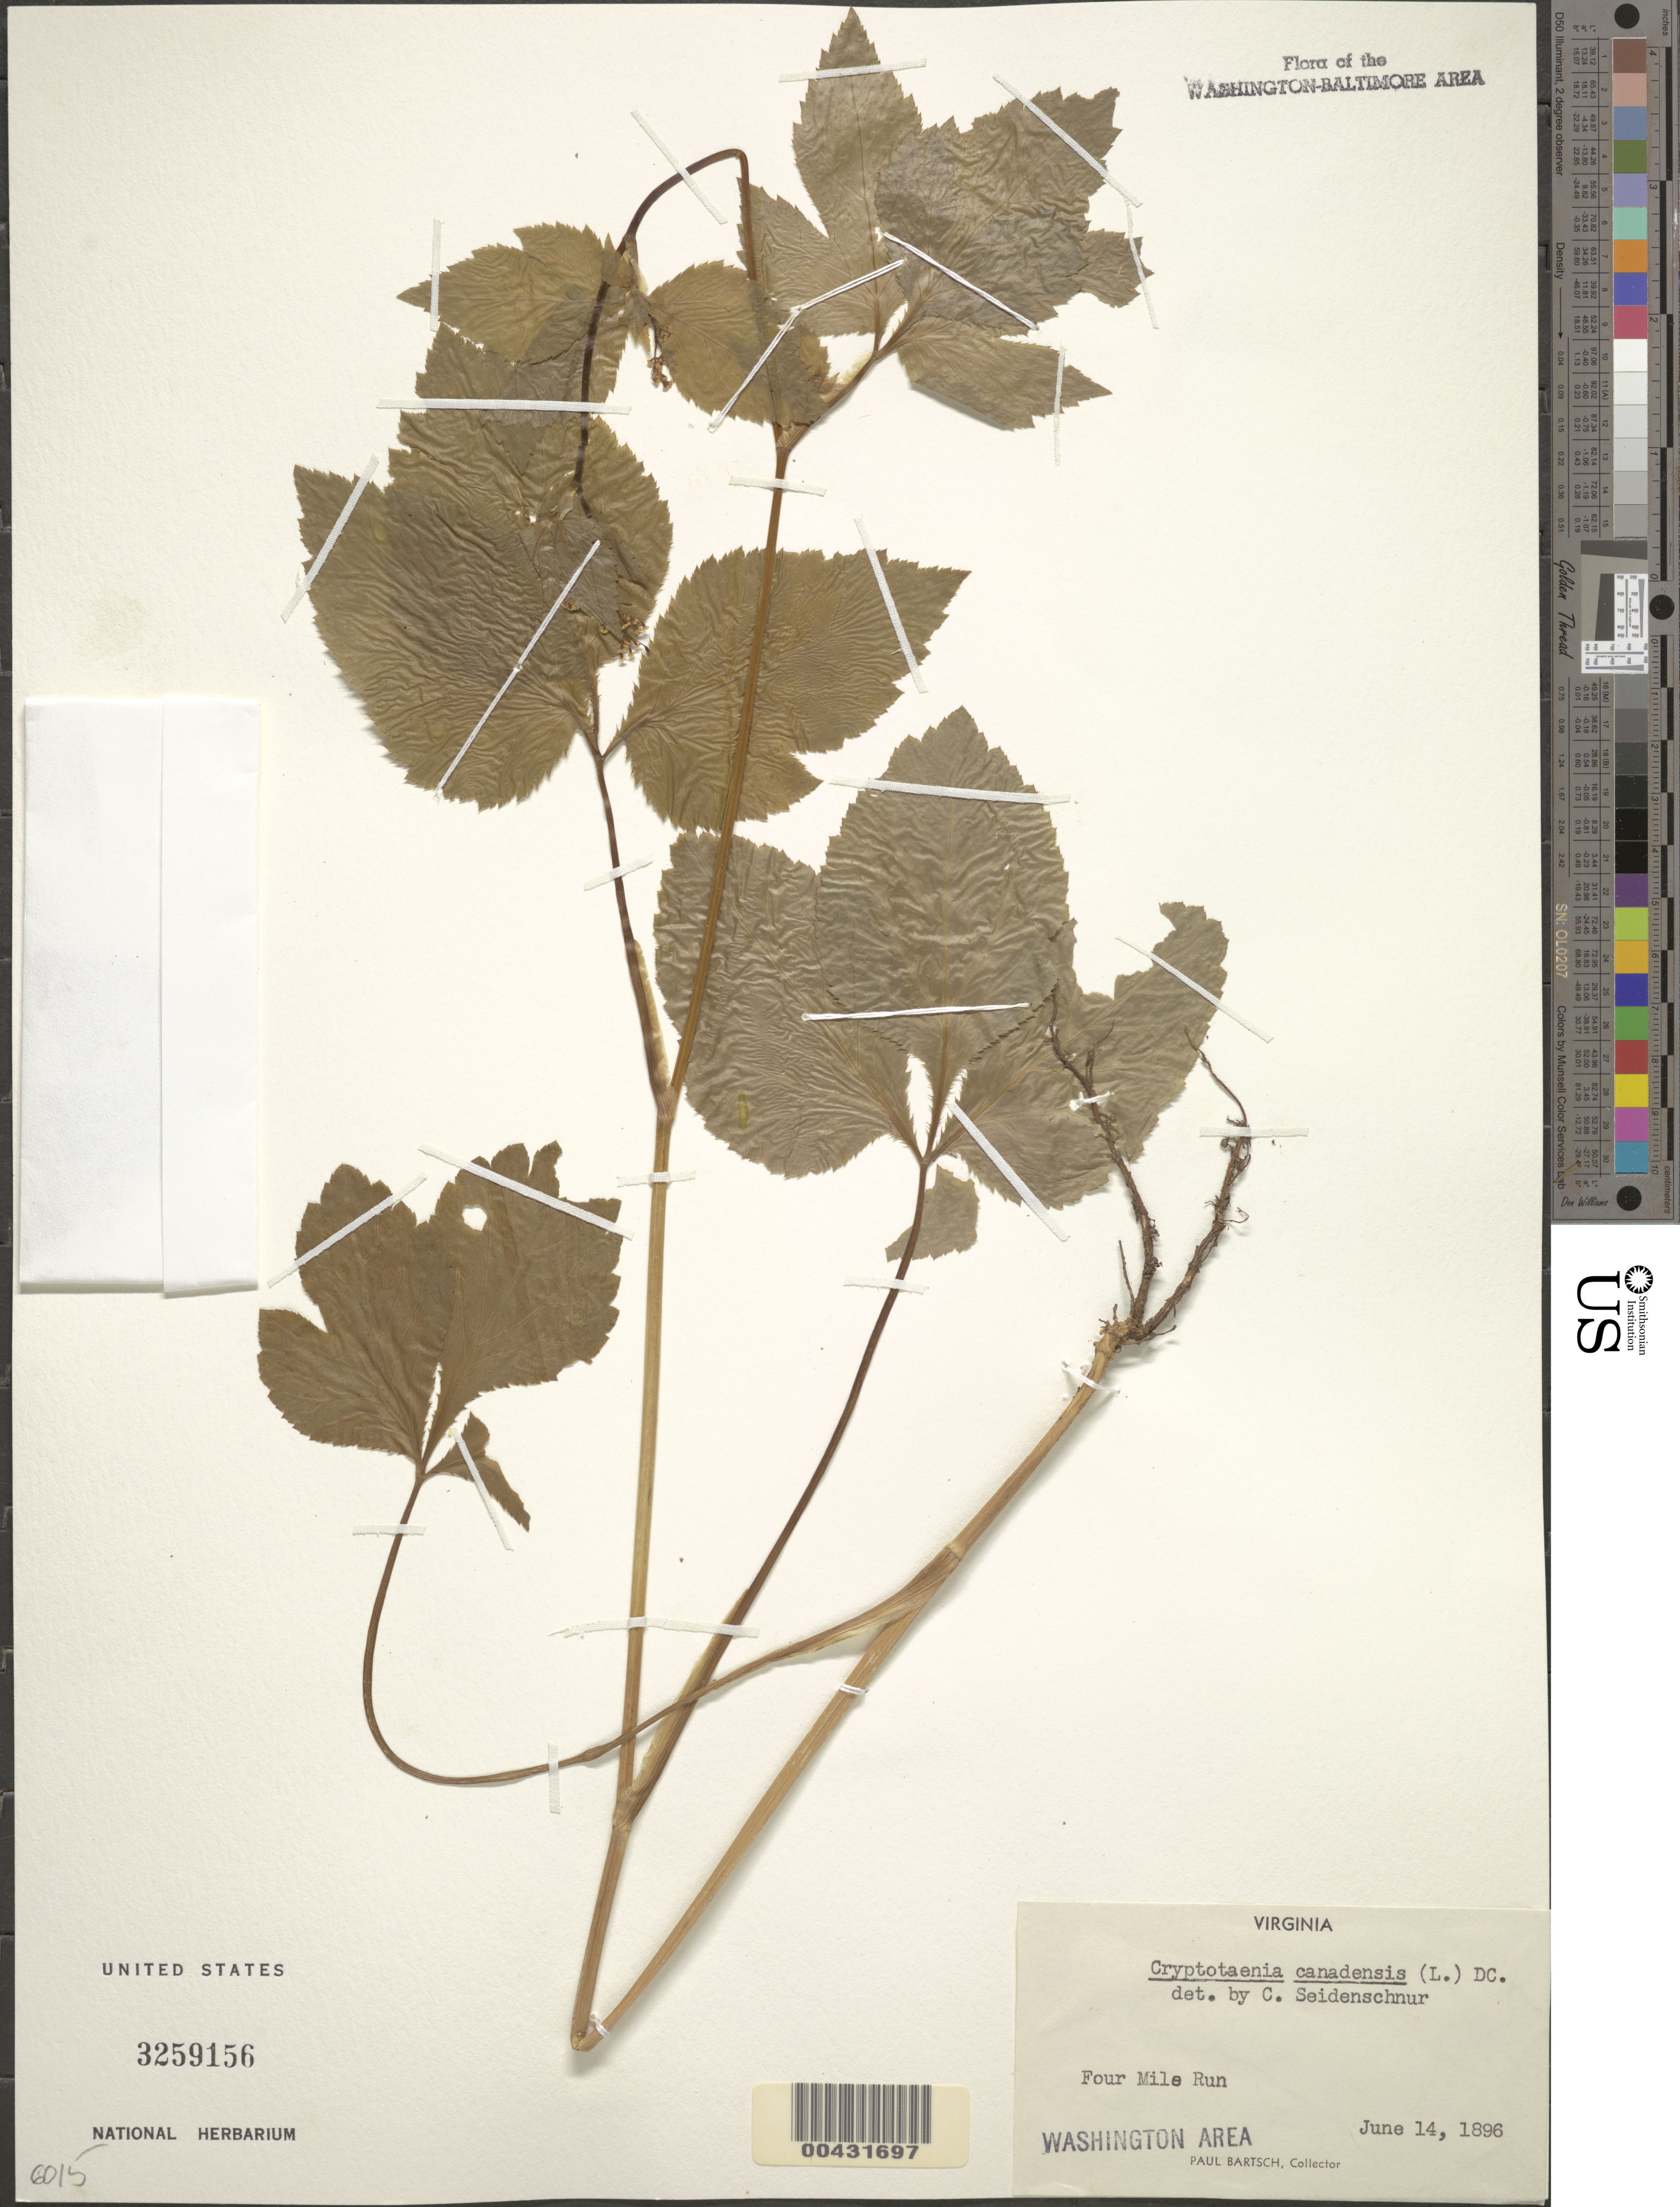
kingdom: Plantae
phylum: Tracheophyta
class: Magnoliopsida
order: Apiales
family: Apiaceae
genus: Cryptotaenia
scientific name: Cryptotaenia canadensis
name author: (L.) DC.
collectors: P. Bartsch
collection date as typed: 14 Jun 1896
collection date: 1896-06-14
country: United States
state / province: Virginia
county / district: Arlington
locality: Four Mile Run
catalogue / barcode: US 3259156